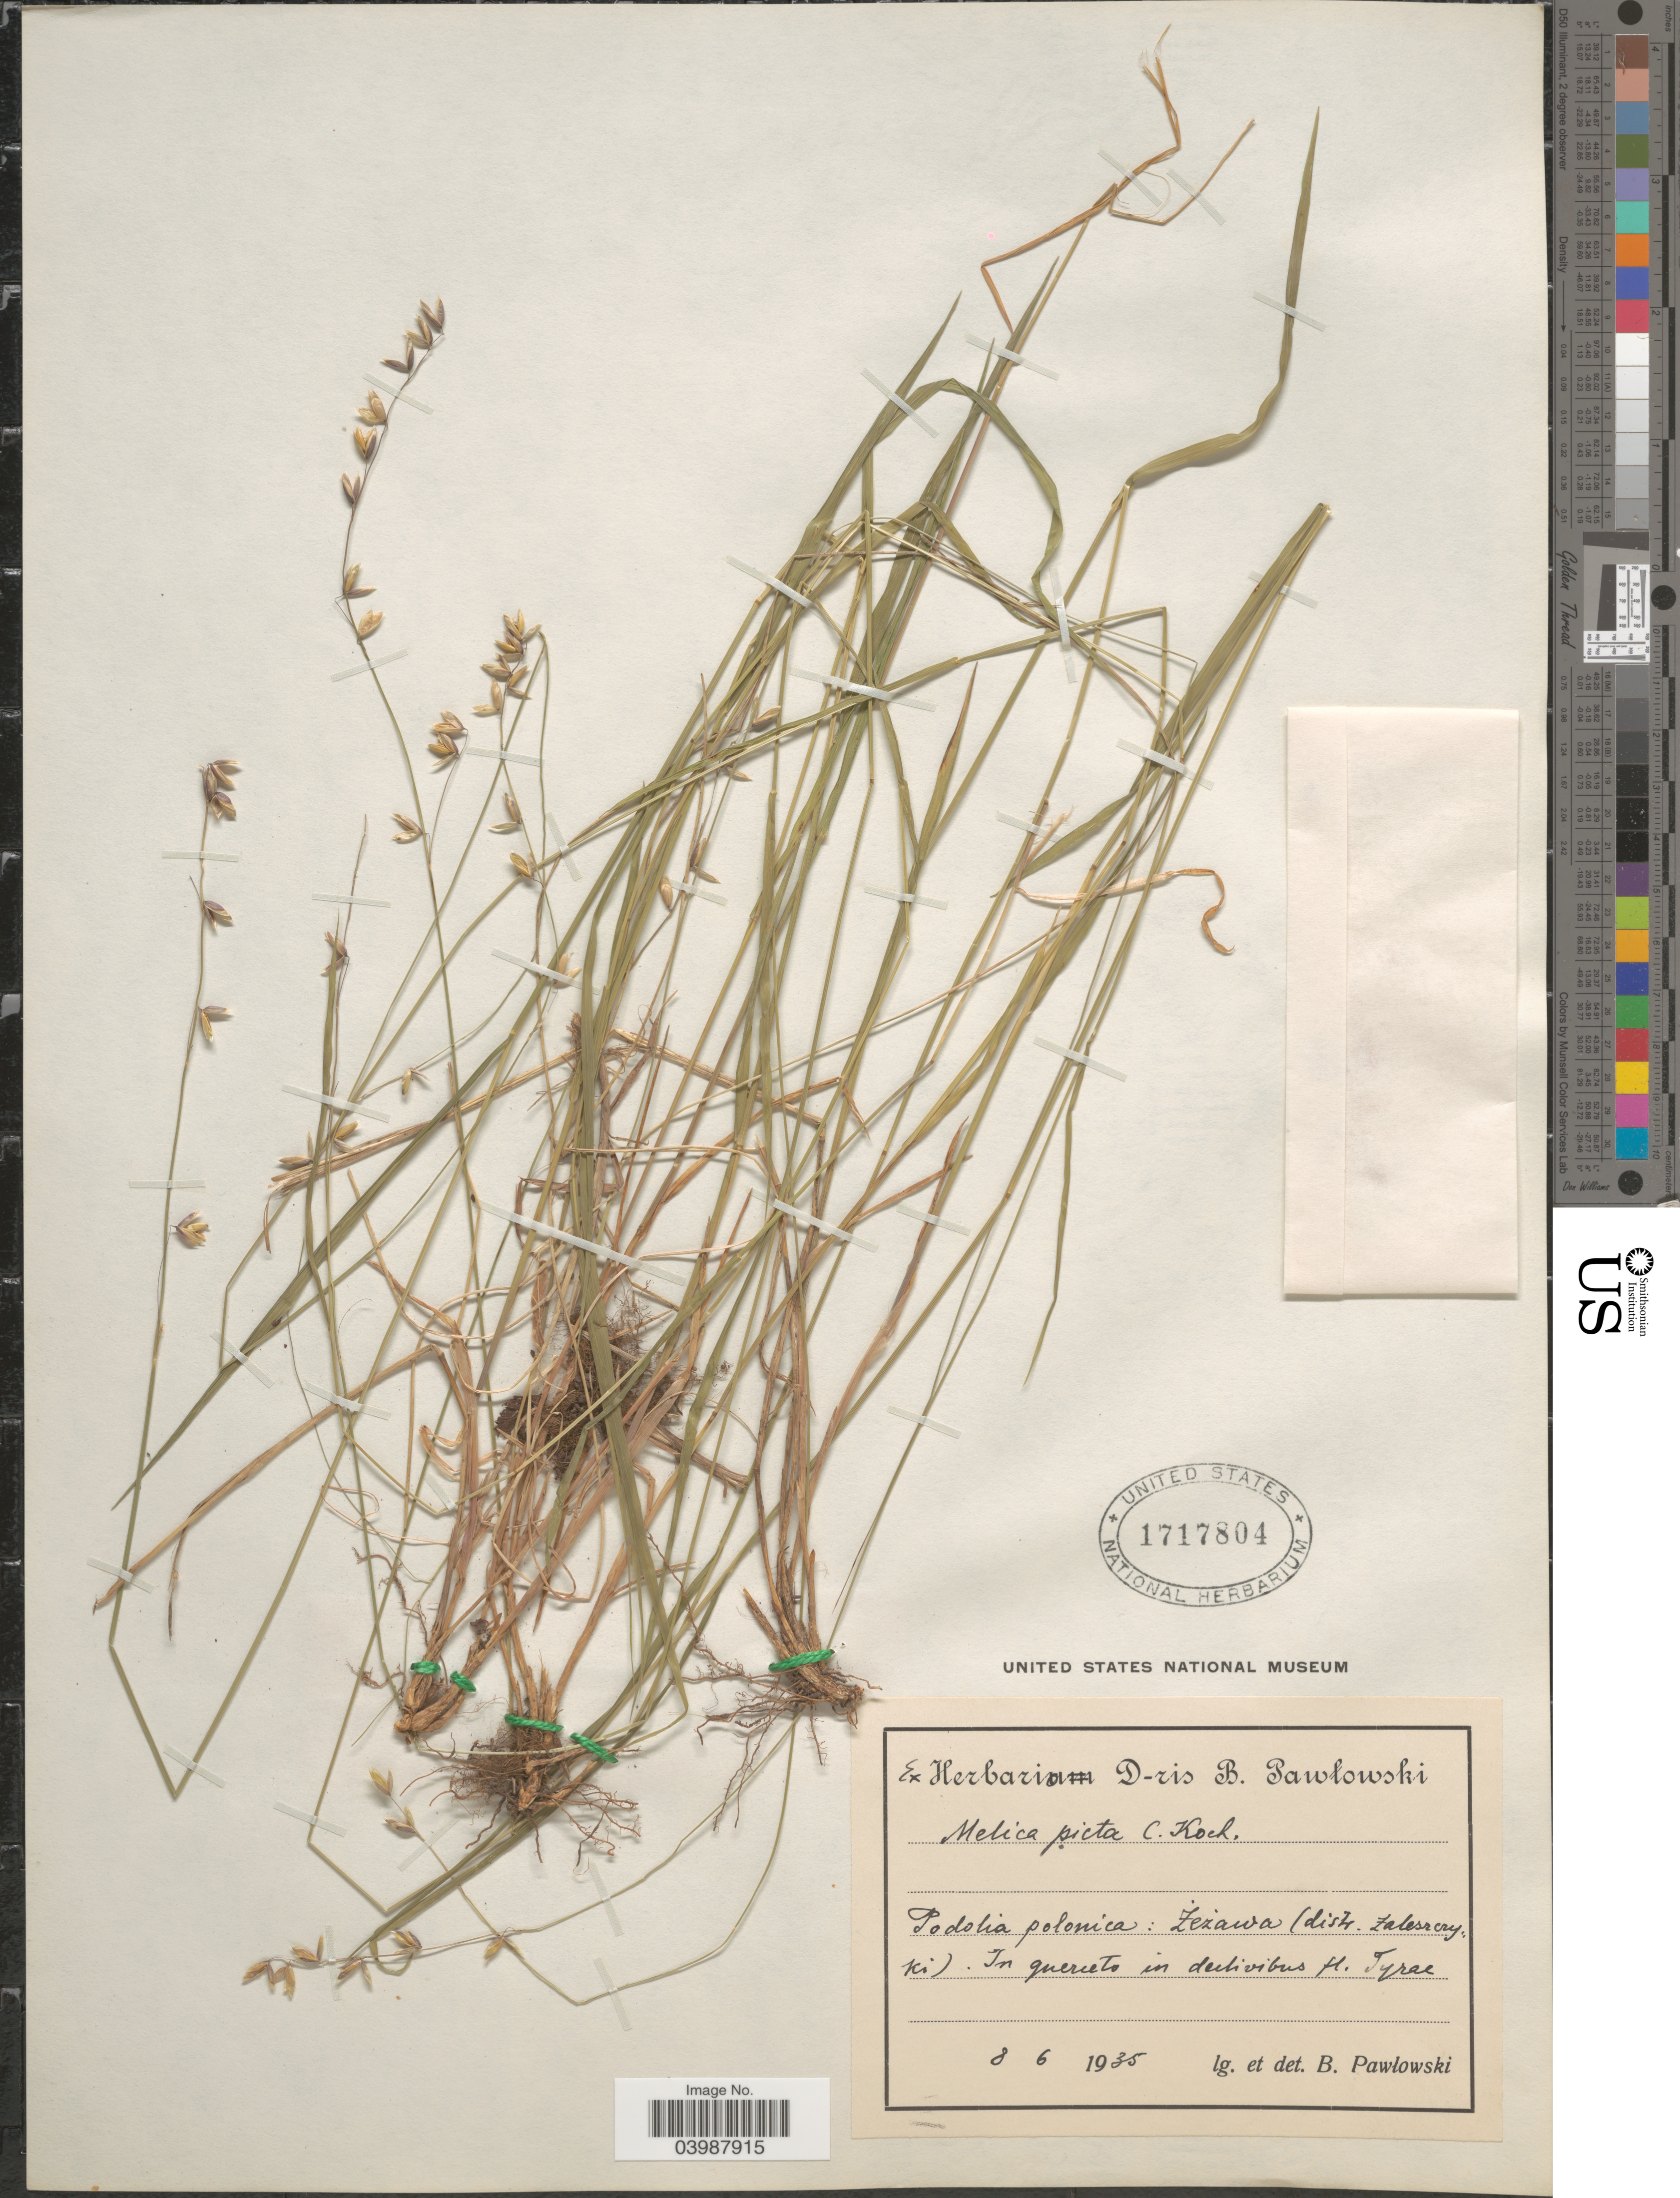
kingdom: Plantae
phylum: Tracheophyta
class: Liliopsida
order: Poales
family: Poaceae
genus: Melica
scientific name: Melica picta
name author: K. Koch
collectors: B. Pawlowski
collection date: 1935-06-08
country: Poland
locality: Podolia polonica: Zezawa (distr, Zalesrcryki). In querceto in declivibus fl Tyrae. [interpreted]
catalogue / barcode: US 1717804